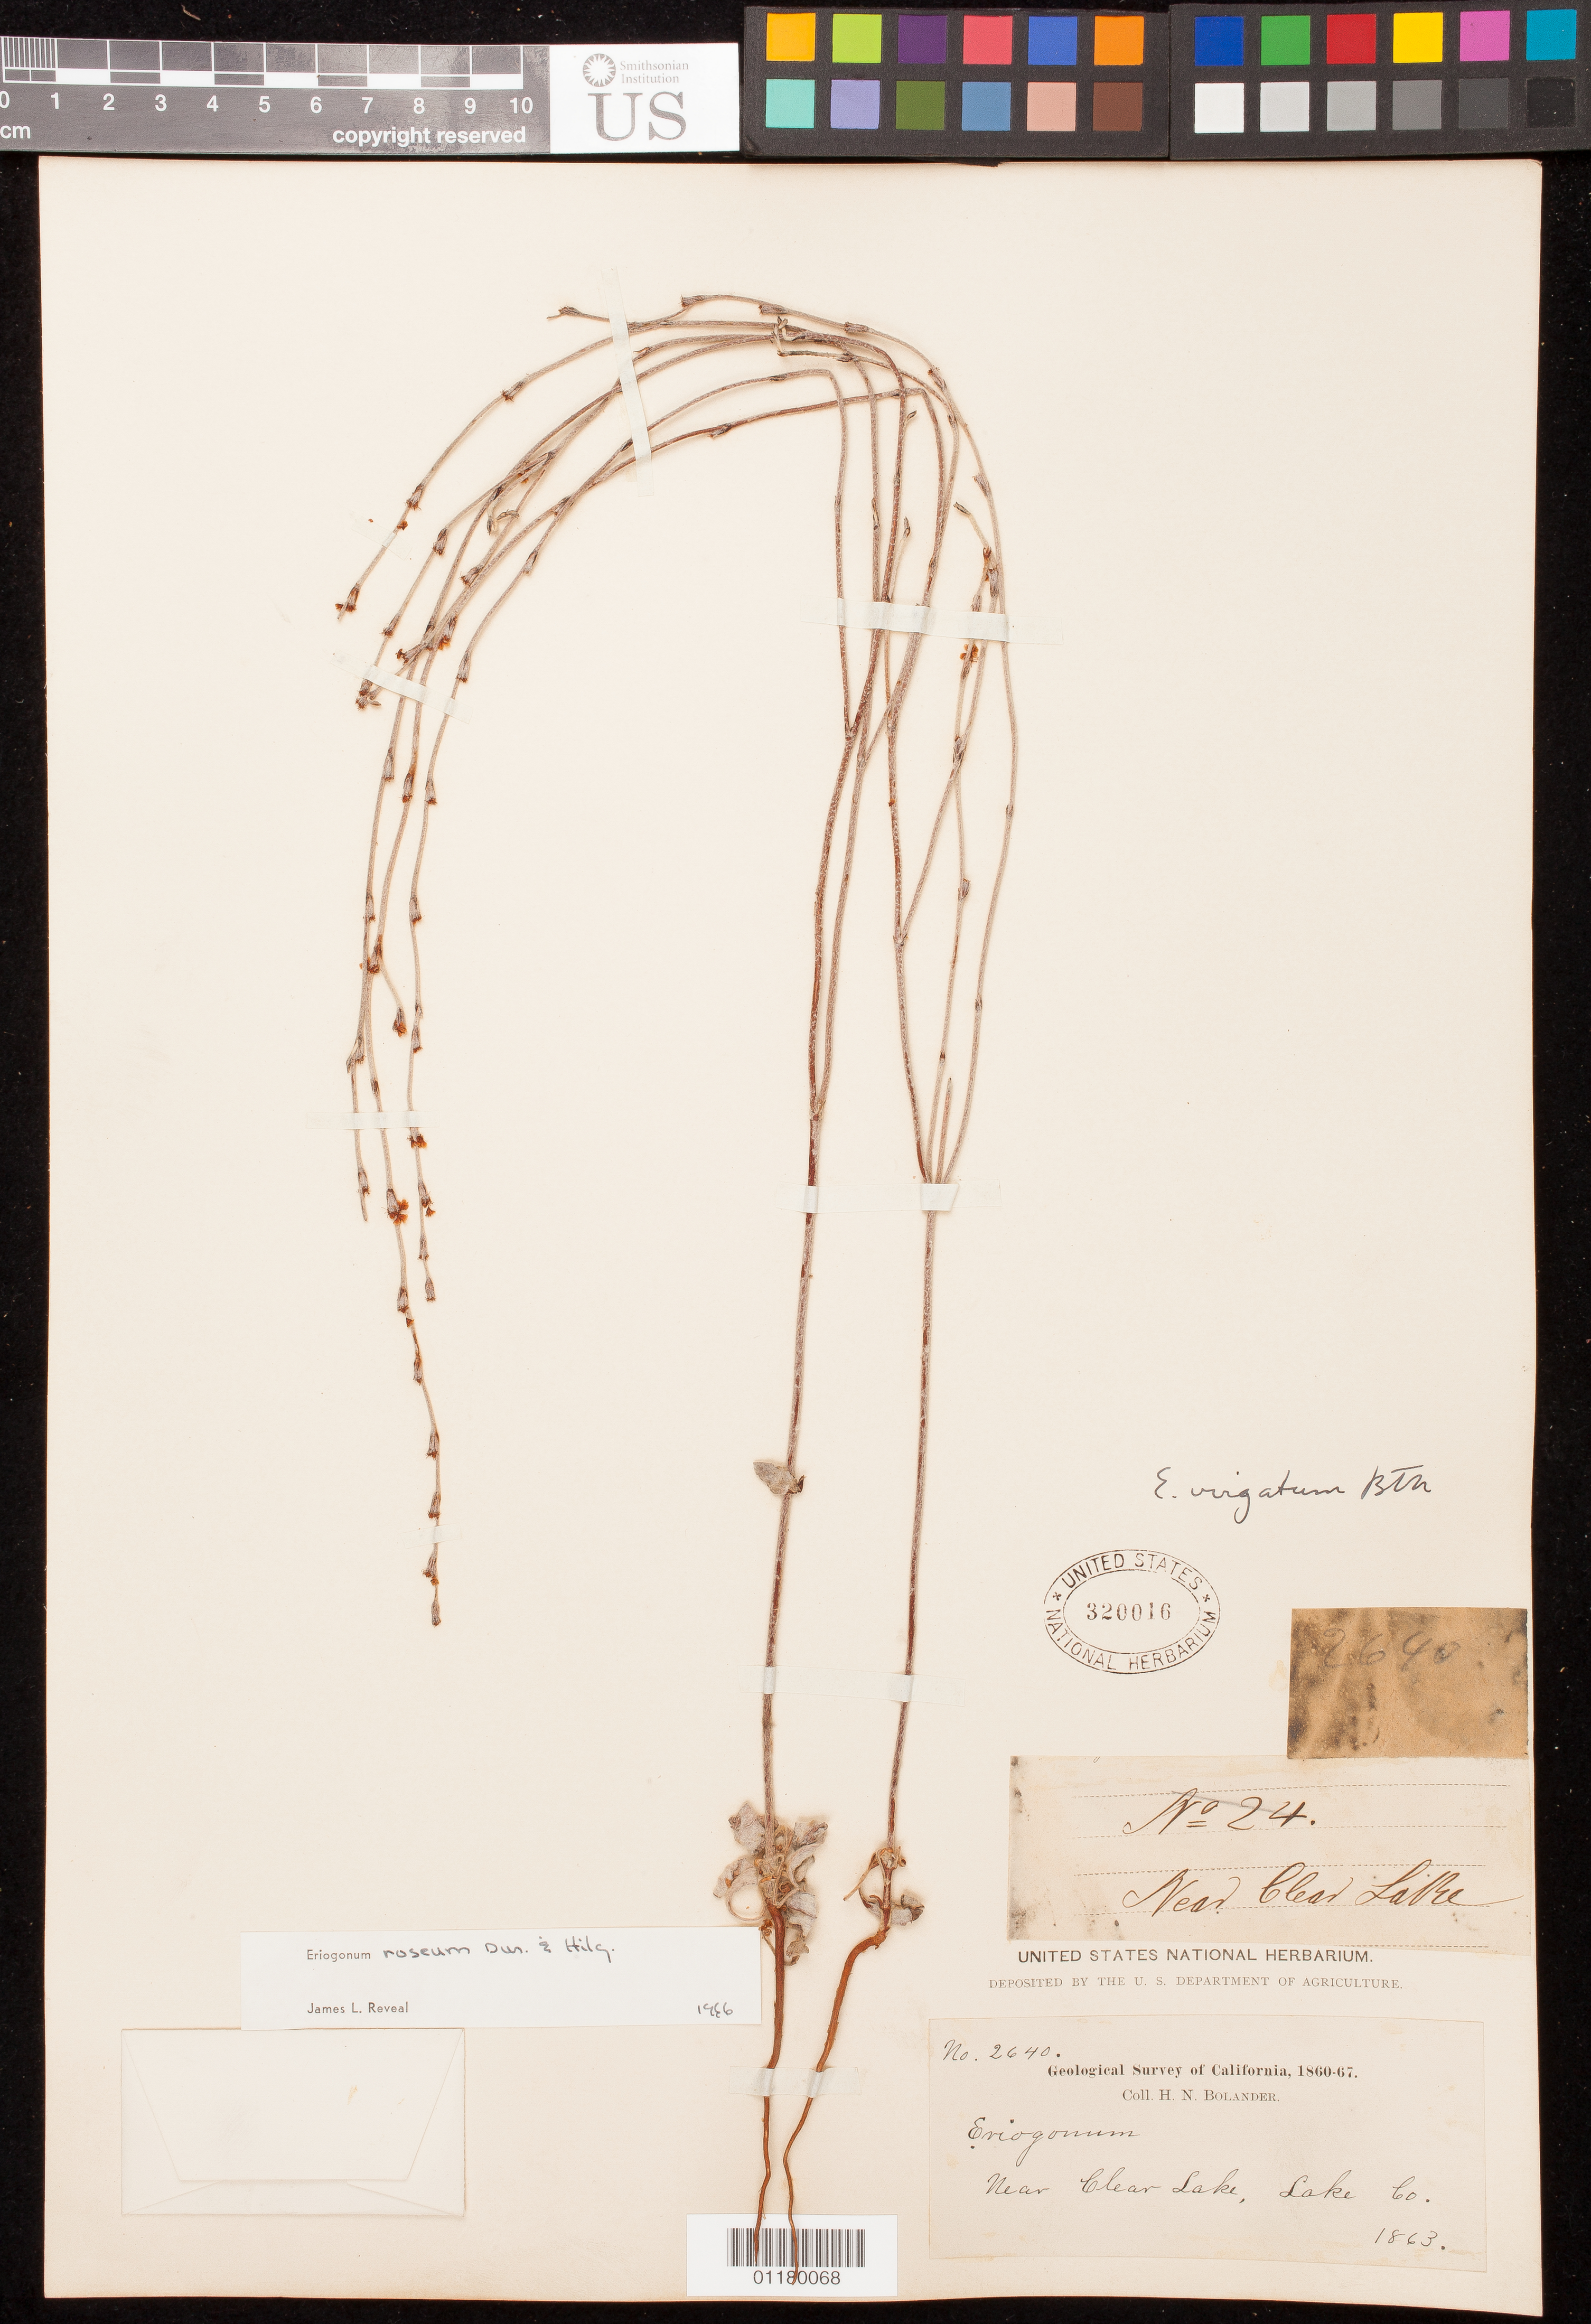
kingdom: Plantae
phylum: Tracheophyta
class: Magnoliopsida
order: Caryophyllales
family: Polygonaceae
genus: Eriogonum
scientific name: Eriogonum roseum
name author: Durand & Hilg.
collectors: H. Bolander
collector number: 2640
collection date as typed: Sep 1863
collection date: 1863-09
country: United States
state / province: California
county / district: Lake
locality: Near Clear Lake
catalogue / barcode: US 320016